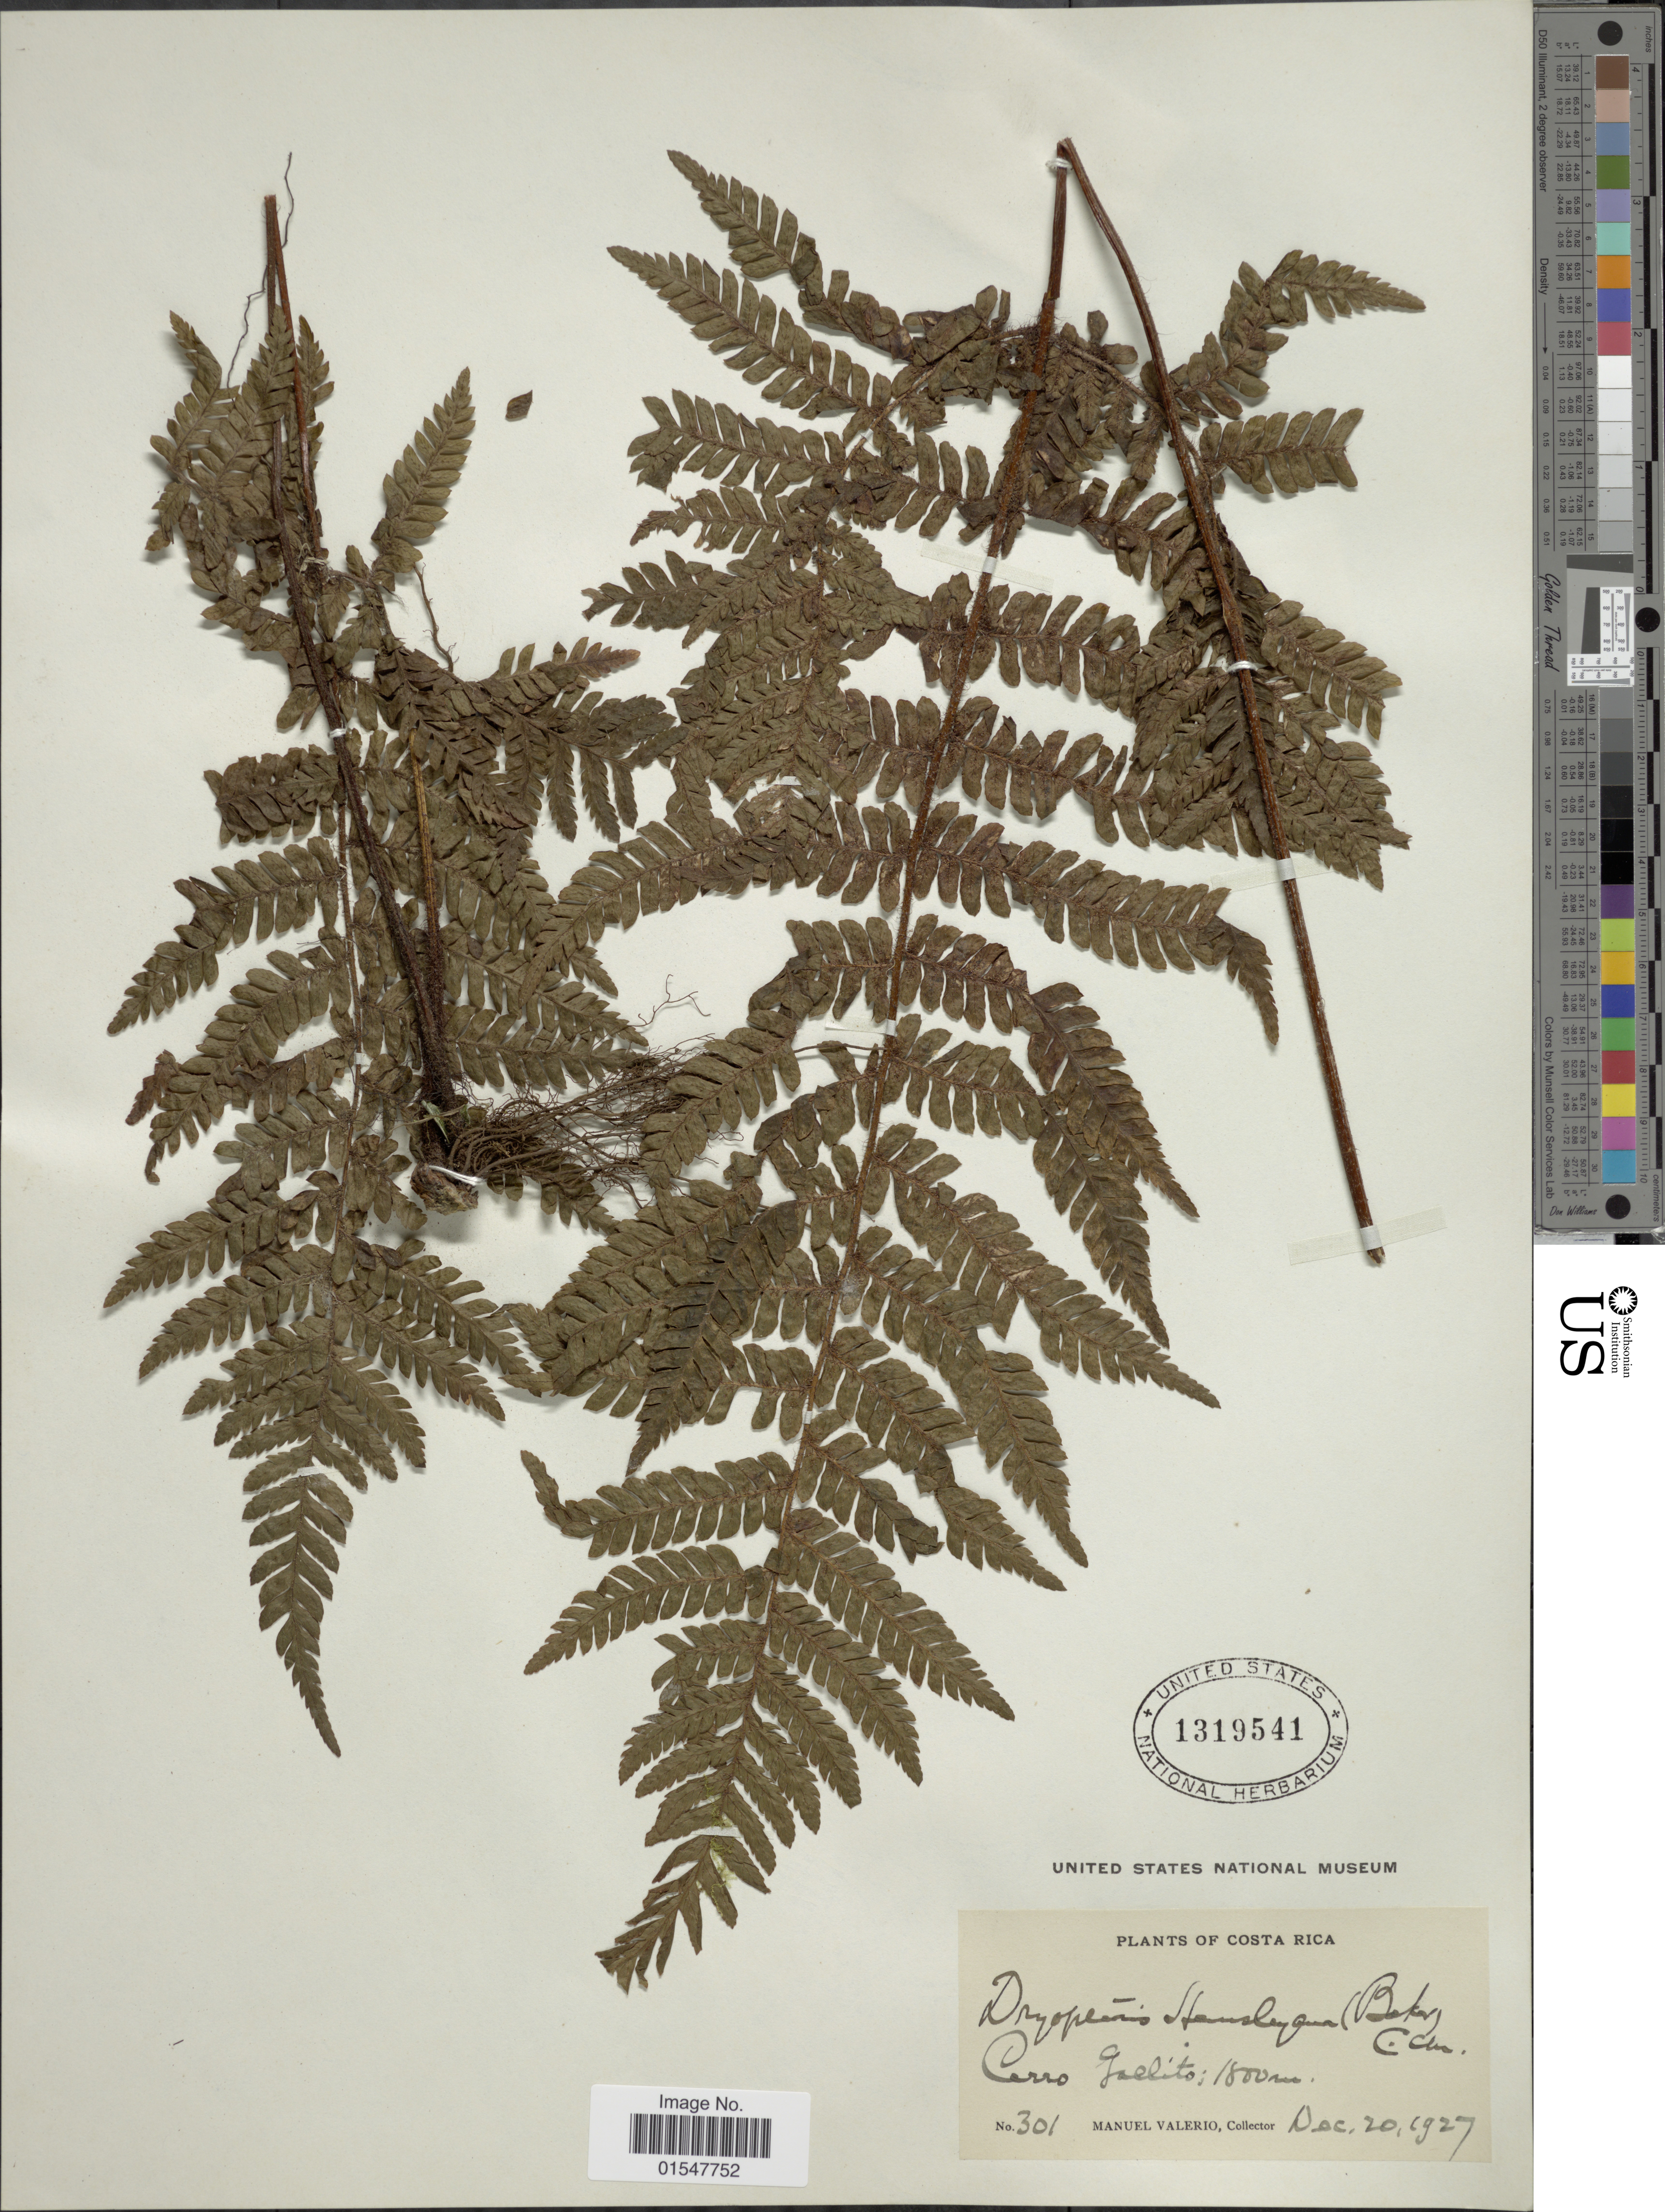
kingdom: Plantae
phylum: Tracheophyta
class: Polypodiopsida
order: Polypodiales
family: Dryopteridaceae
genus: Ctenitis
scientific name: Ctenitis hemsleyana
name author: (Baker ex Hemsl.) Copel.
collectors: M. Valerio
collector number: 301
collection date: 1927-12-20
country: Costa Rica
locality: Cerro gallito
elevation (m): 1800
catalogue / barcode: US 1319541